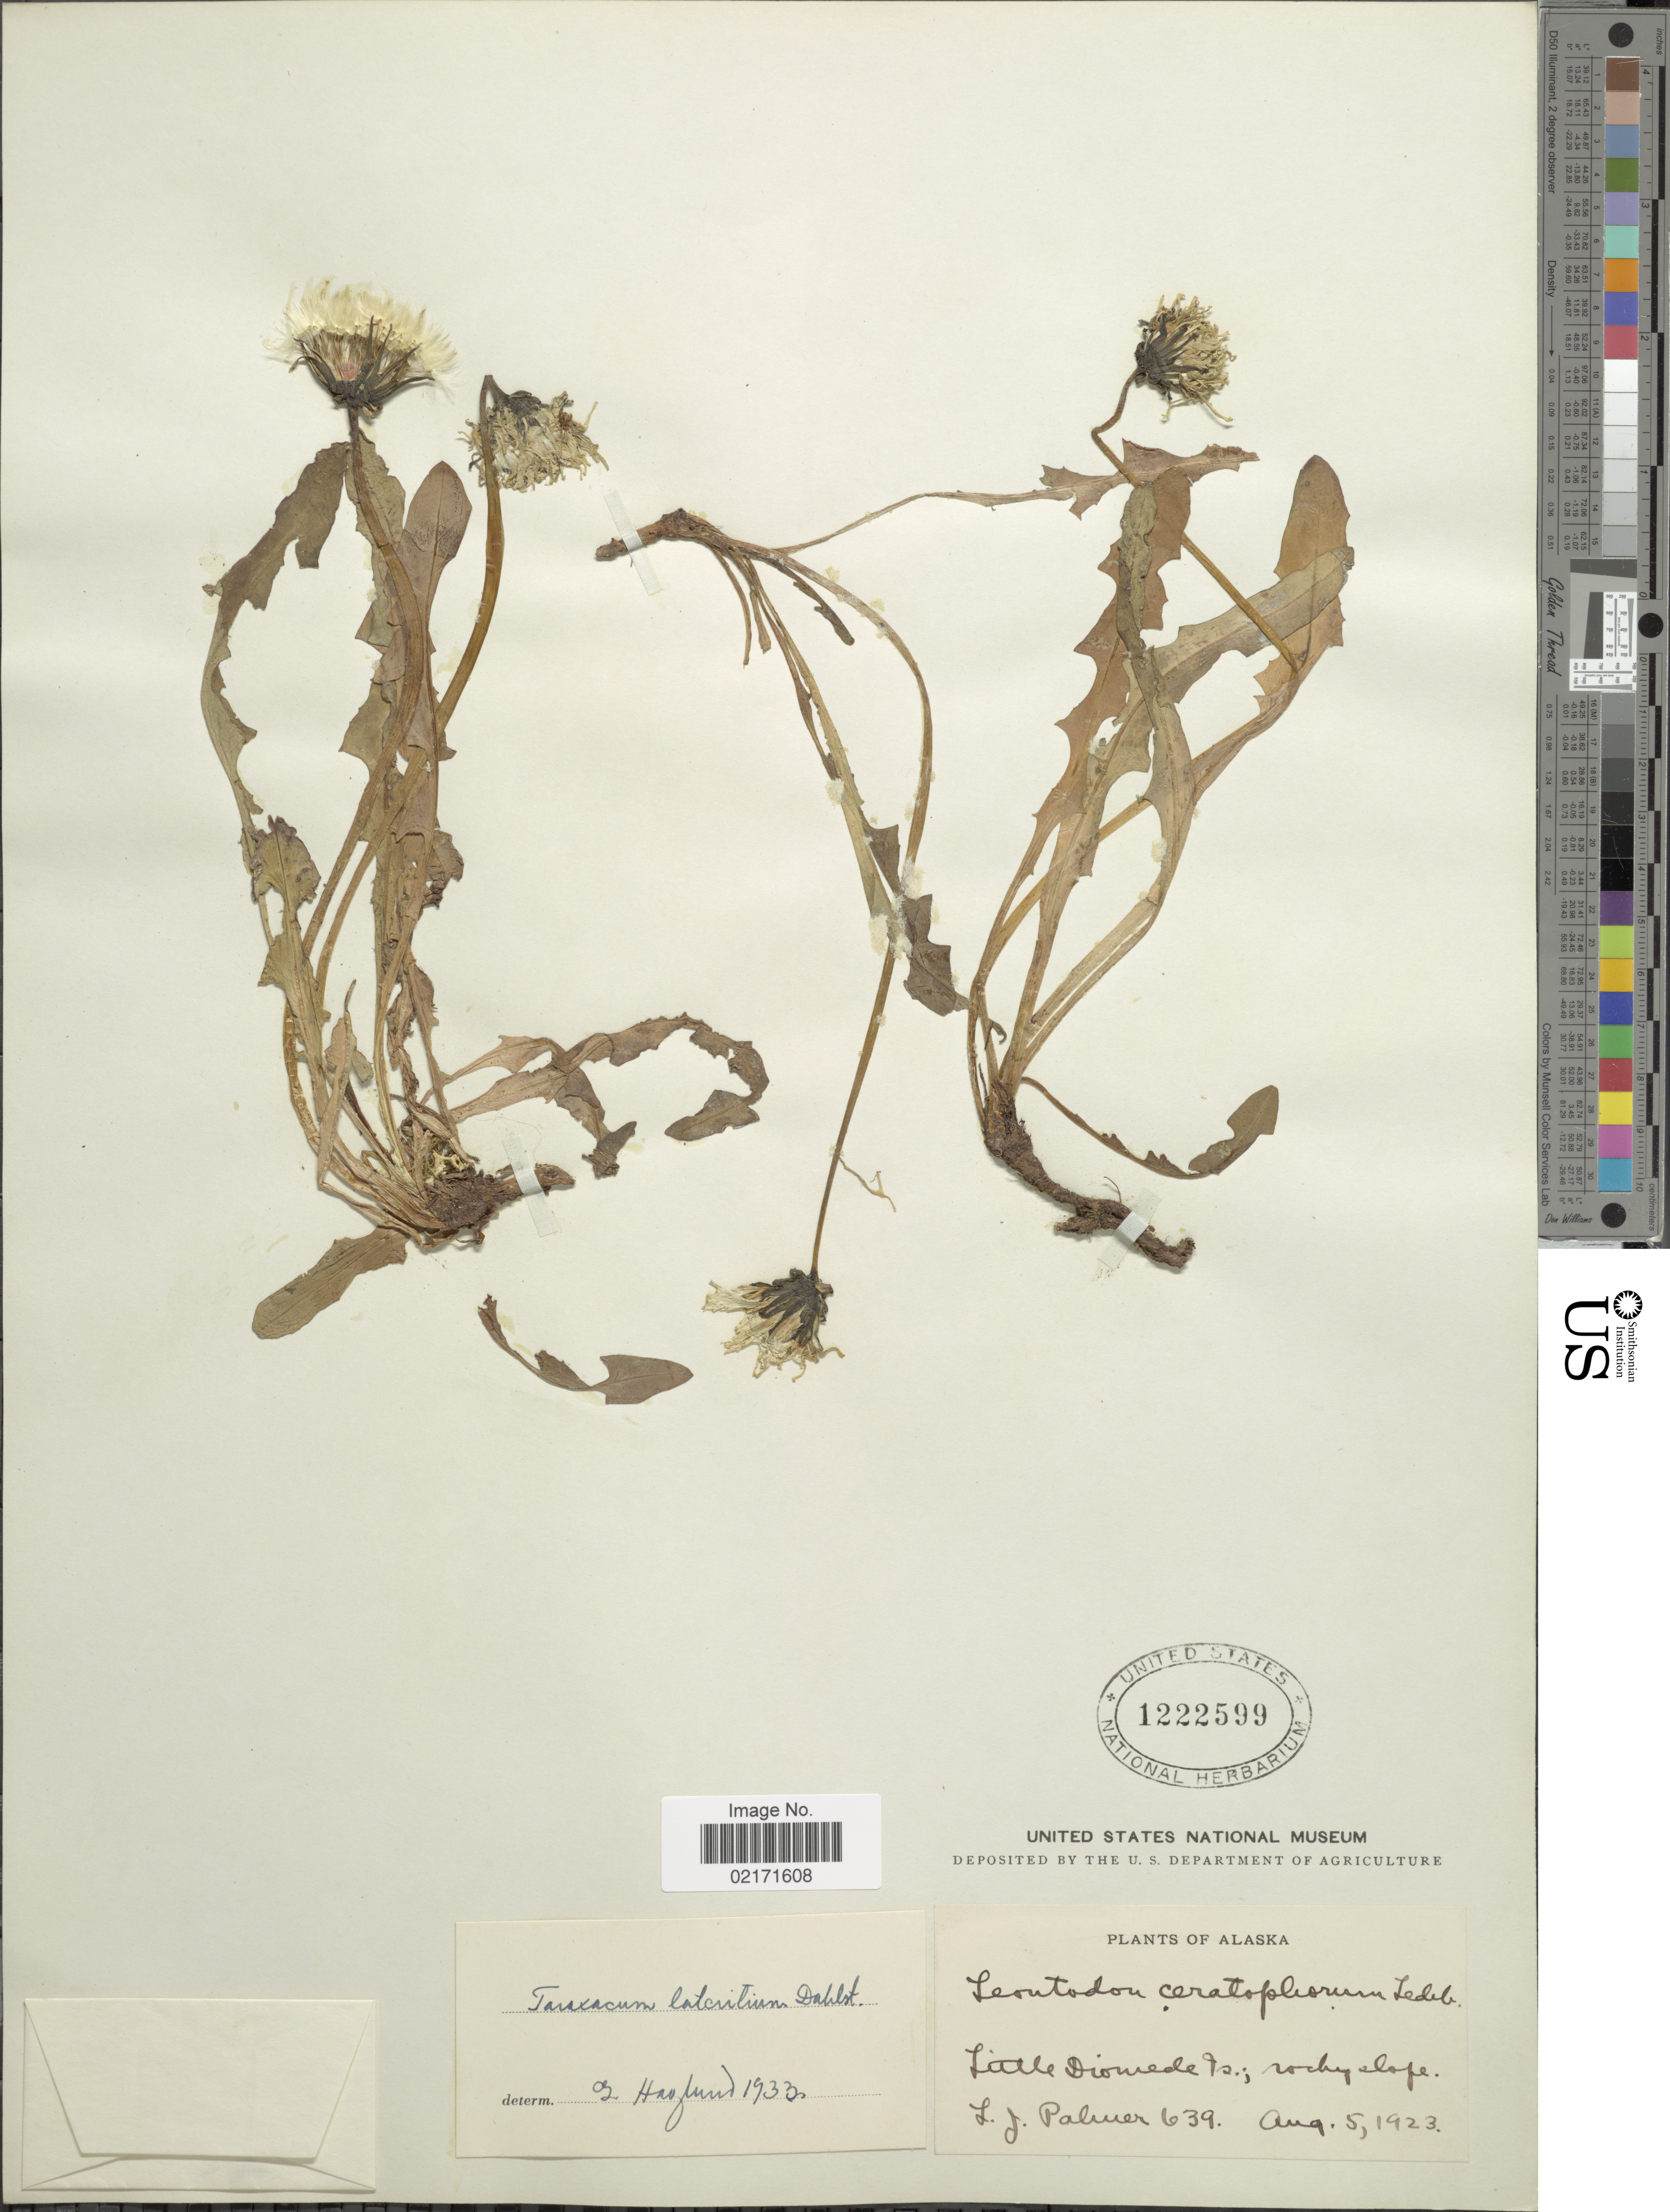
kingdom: Plantae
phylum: Tracheophyta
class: Magnoliopsida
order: Asterales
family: Asteraceae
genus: Taraxacum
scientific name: Taraxacum ceratophorum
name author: (Ledeb.) DC.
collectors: L. J. Palmer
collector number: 639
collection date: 1923-08-05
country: United States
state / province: Alaska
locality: Little Diomede Is.: rocky slope.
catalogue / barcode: US 1222599